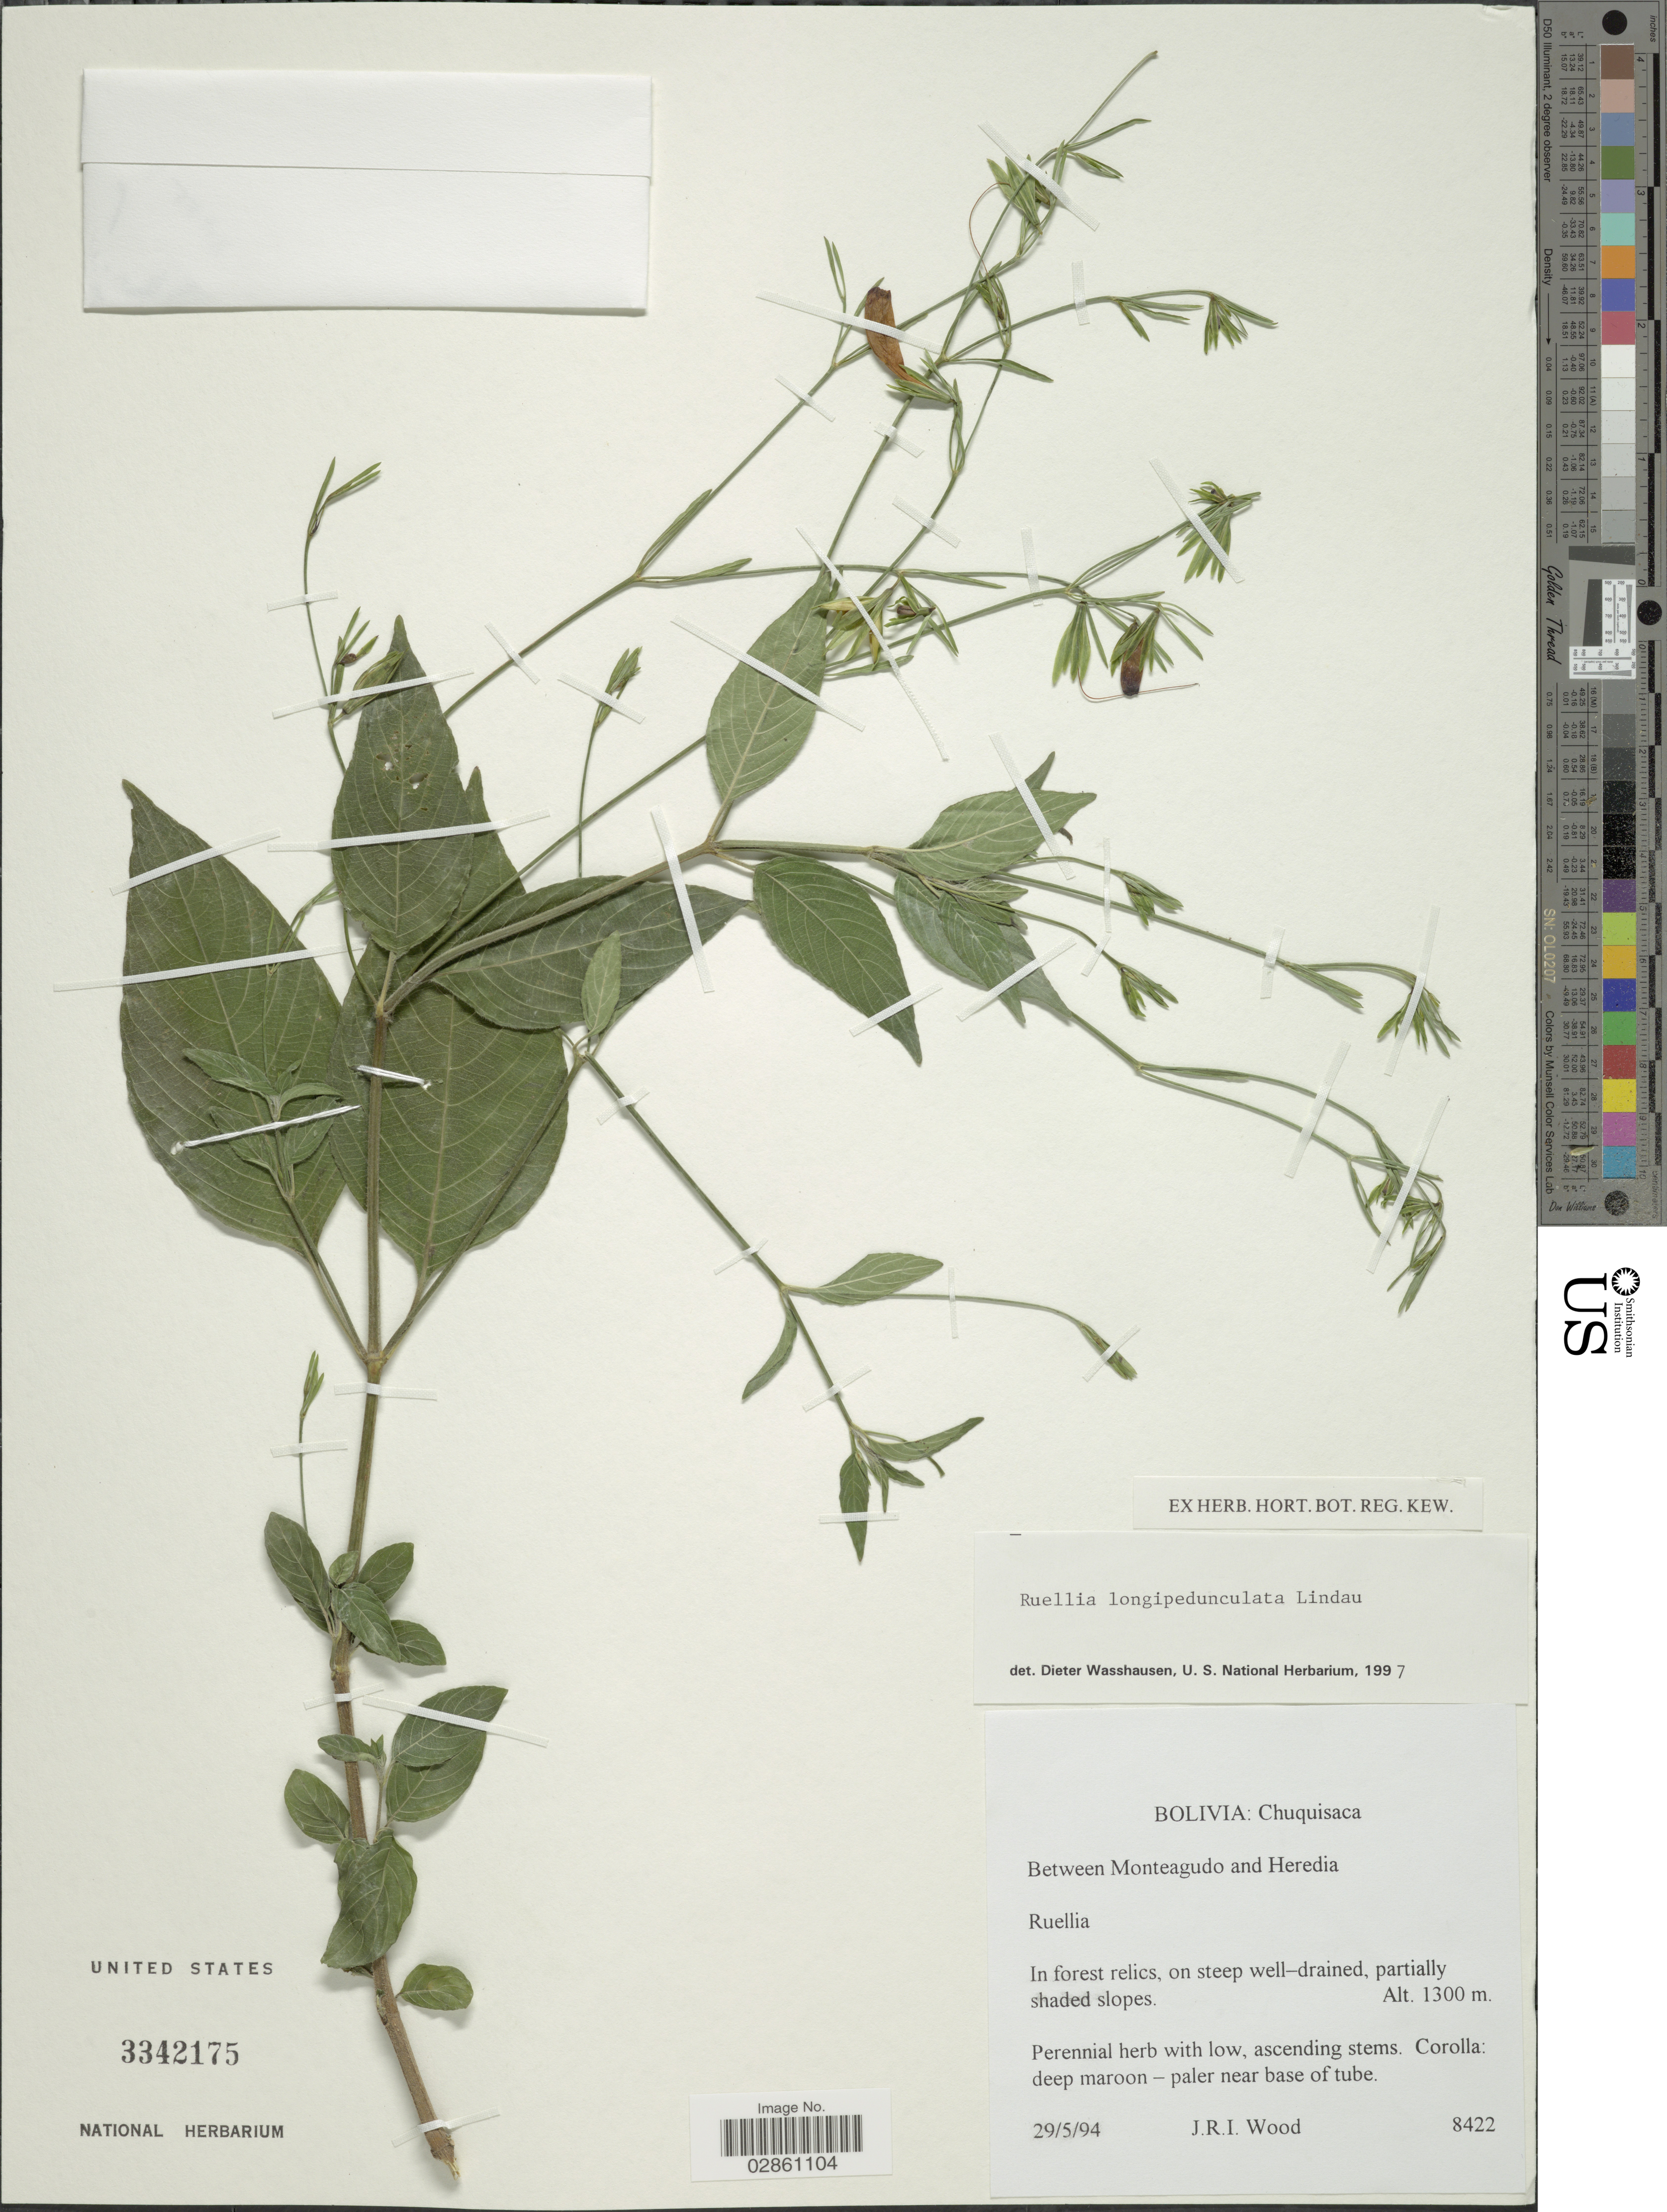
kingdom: Plantae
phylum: Tracheophyta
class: Magnoliopsida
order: Lamiales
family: Acanthaceae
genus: Ruellia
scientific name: Ruellia longipedunculata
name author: Lindau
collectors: J. R. I. Wood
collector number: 8422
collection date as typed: Transcribed d/m/y: 29/5/94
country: Bolivia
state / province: Chuquisaca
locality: Between Monteagudo and Heredia.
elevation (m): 1300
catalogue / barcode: US 3342175